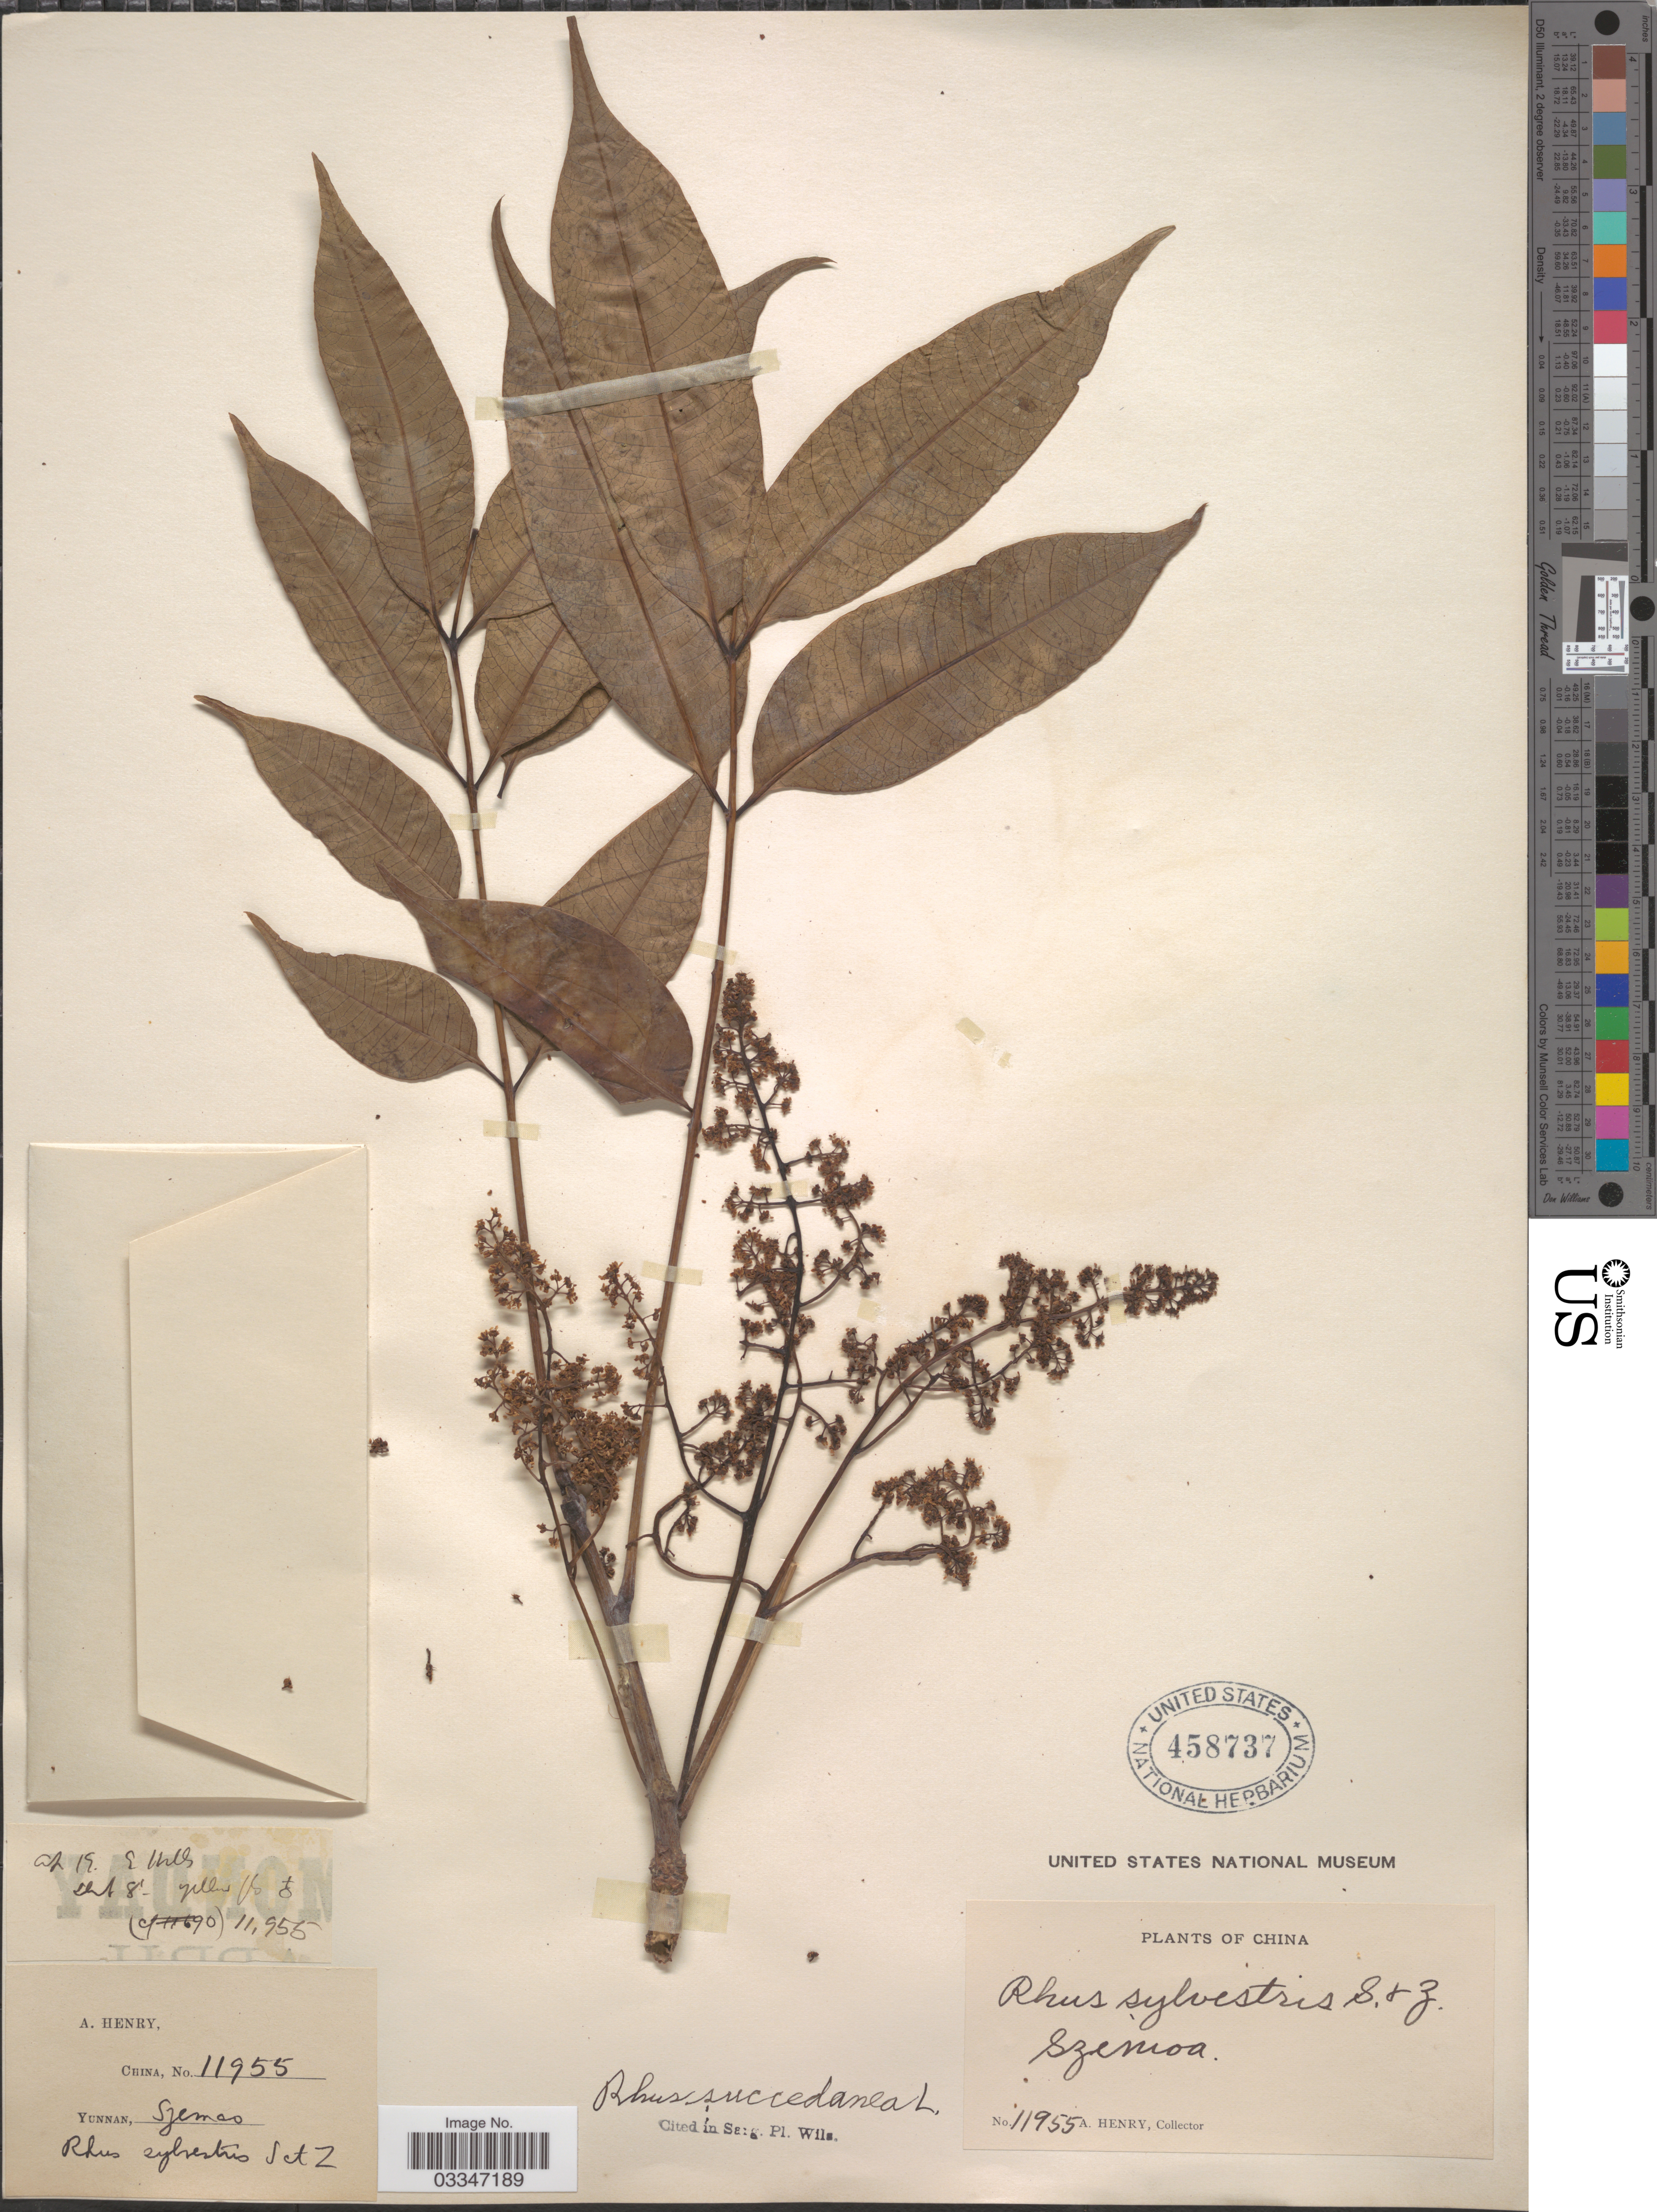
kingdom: Plantae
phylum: Tracheophyta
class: Magnoliopsida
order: Sapindales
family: Anacardiaceae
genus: Rhus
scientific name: Rhus succedanea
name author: L.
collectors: A. Henry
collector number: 11955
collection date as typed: Transcribed d/m/y: /4/19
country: China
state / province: Yunnan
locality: Szemoa.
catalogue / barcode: US 458737